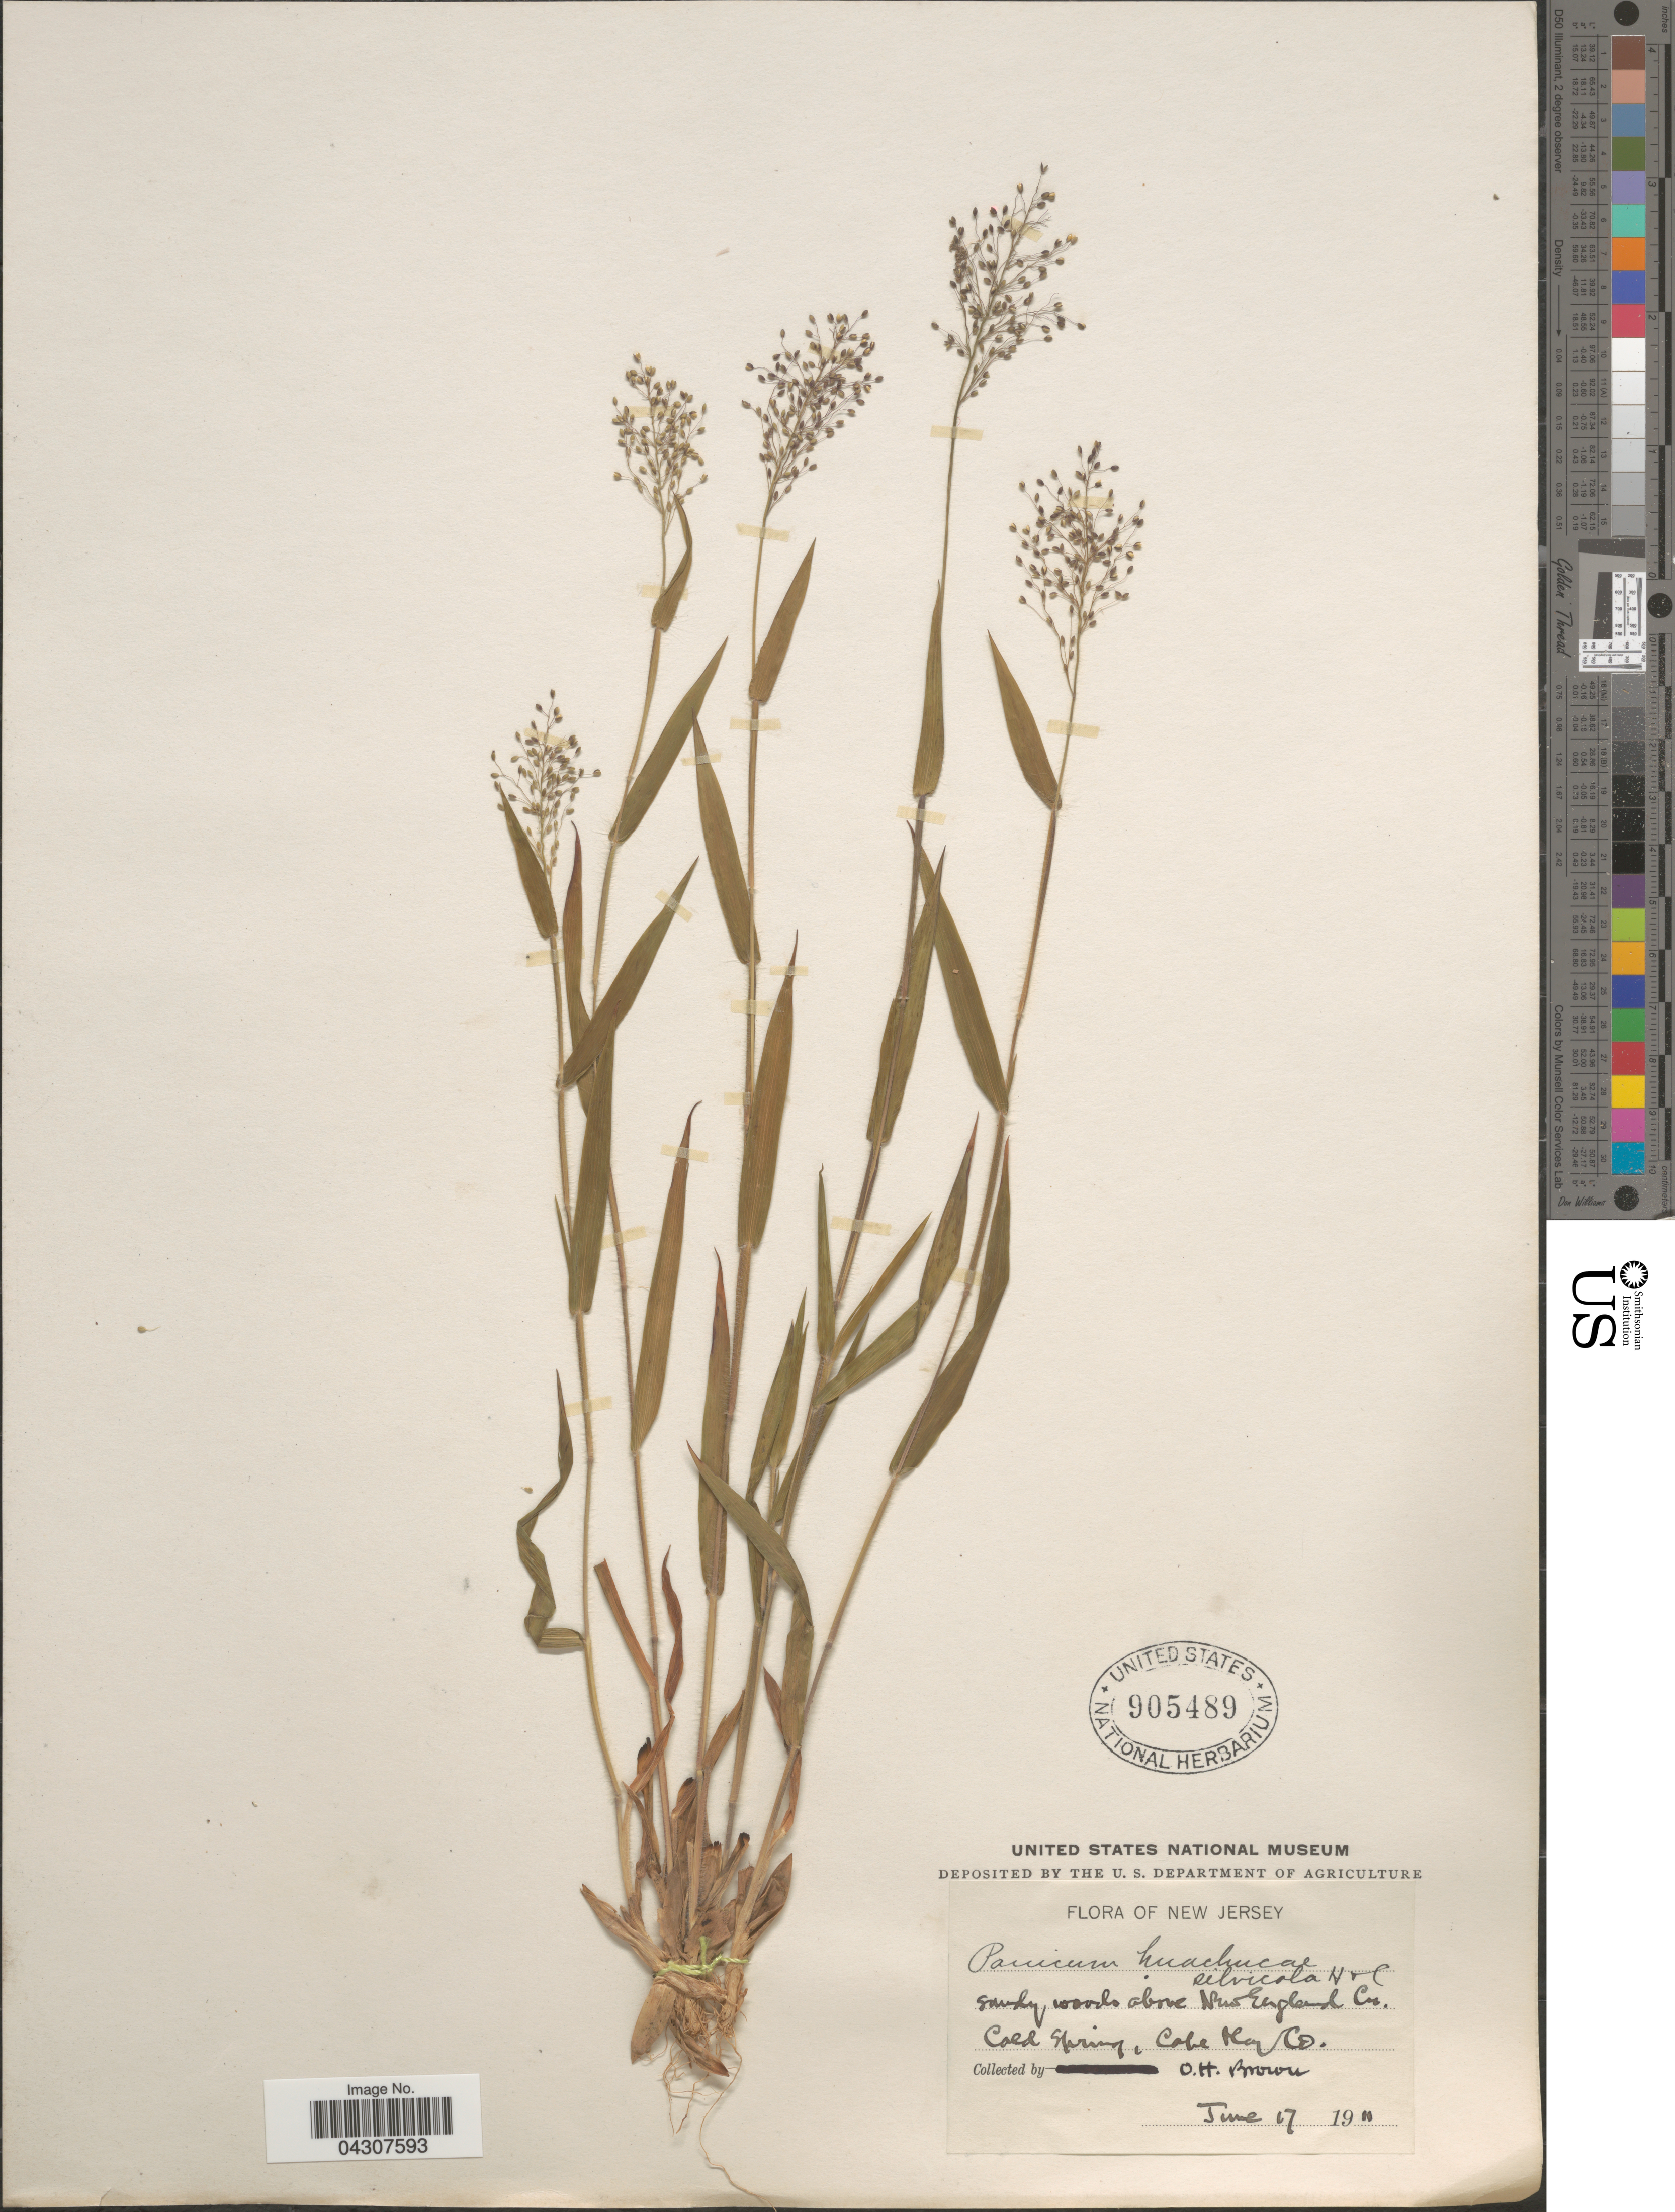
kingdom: Plantae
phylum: Tracheophyta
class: Liliopsida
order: Poales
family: Poaceae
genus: Dichanthelium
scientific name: Dichanthelium acuminatum var. acuminatum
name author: (Sw.) Gould & C.A. Clark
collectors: O. Brown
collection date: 1911-06-17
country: United States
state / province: New Jersey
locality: Sandy woods above New England Co. Cold Spring, Cape May Co.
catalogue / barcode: US 905489